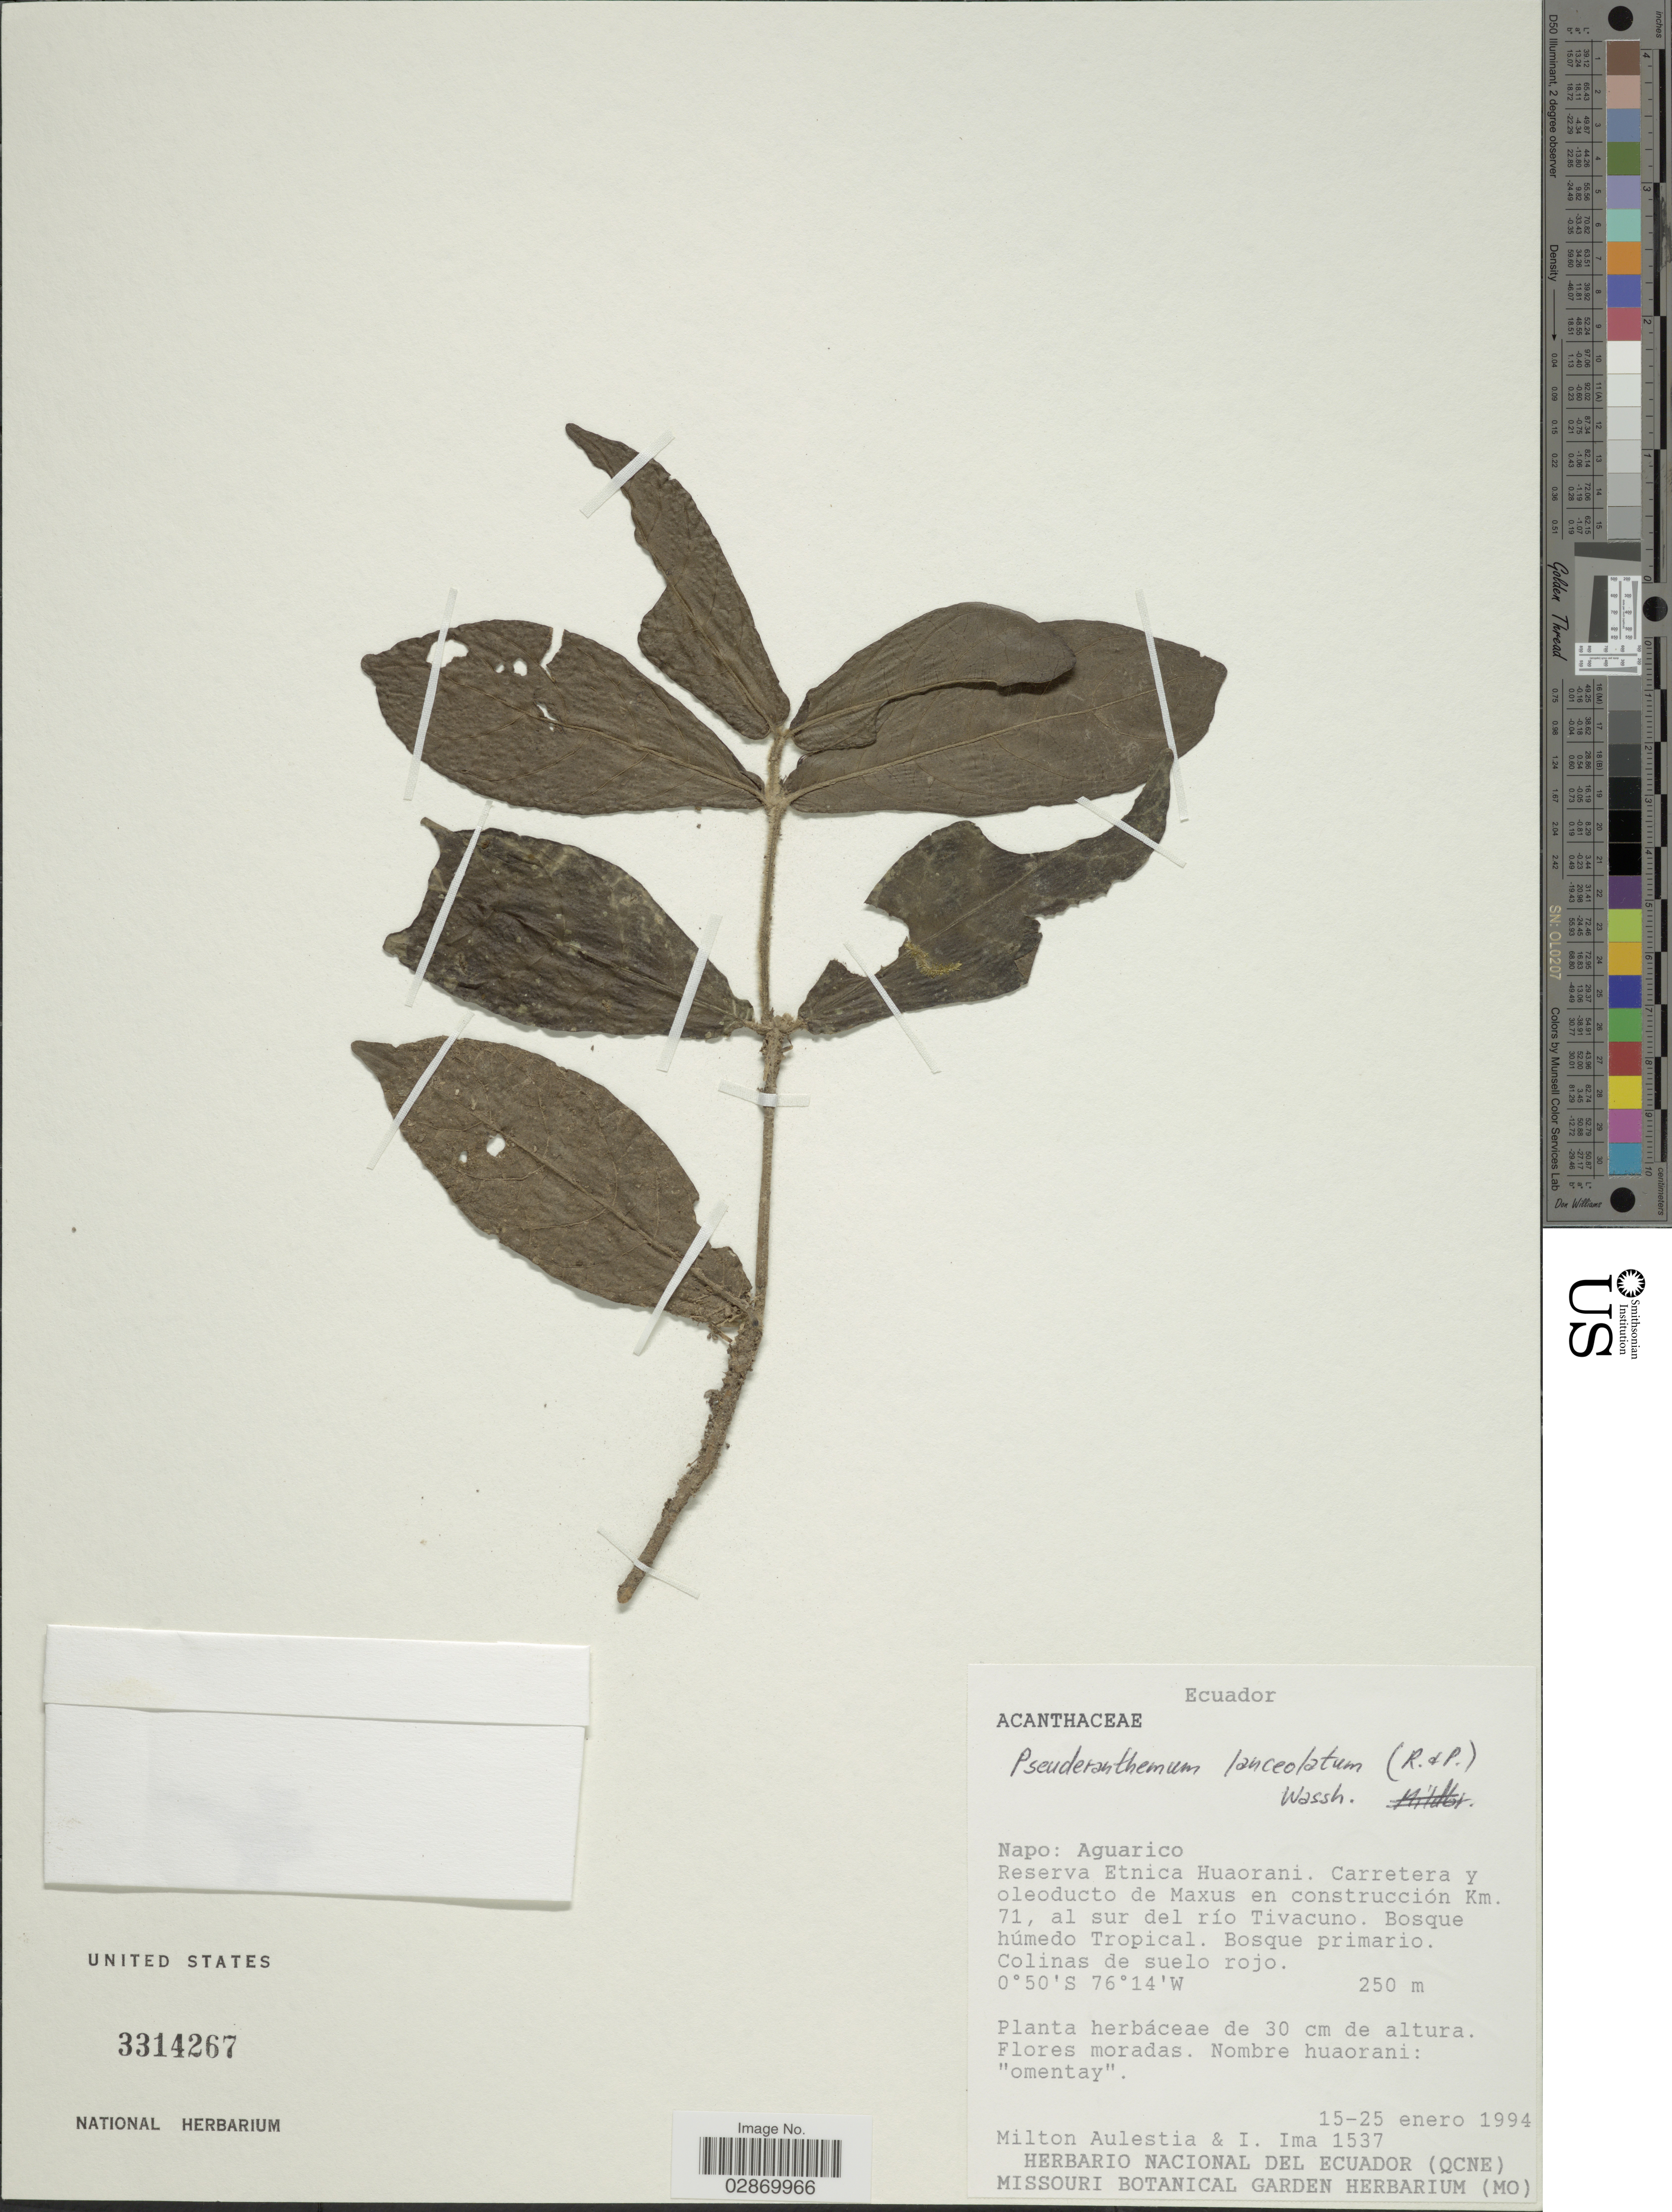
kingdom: Plantae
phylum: Tracheophyta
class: Magnoliopsida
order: Lamiales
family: Acanthaceae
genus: Pseuderanthemum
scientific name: Pseuderanthemum lanceolatum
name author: (Ruiz & Pav.) Wassh.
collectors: M. Aulestia & I. Ima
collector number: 1537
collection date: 1994-01-15/1994-01-25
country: Ecuador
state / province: Napo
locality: Aguarico, Reserva Etnica Huaorani, Carretera y oleoducto de Maxus en construcción Km. 71, al sur del río Tivacuno.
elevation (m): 250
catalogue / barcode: US 3314267